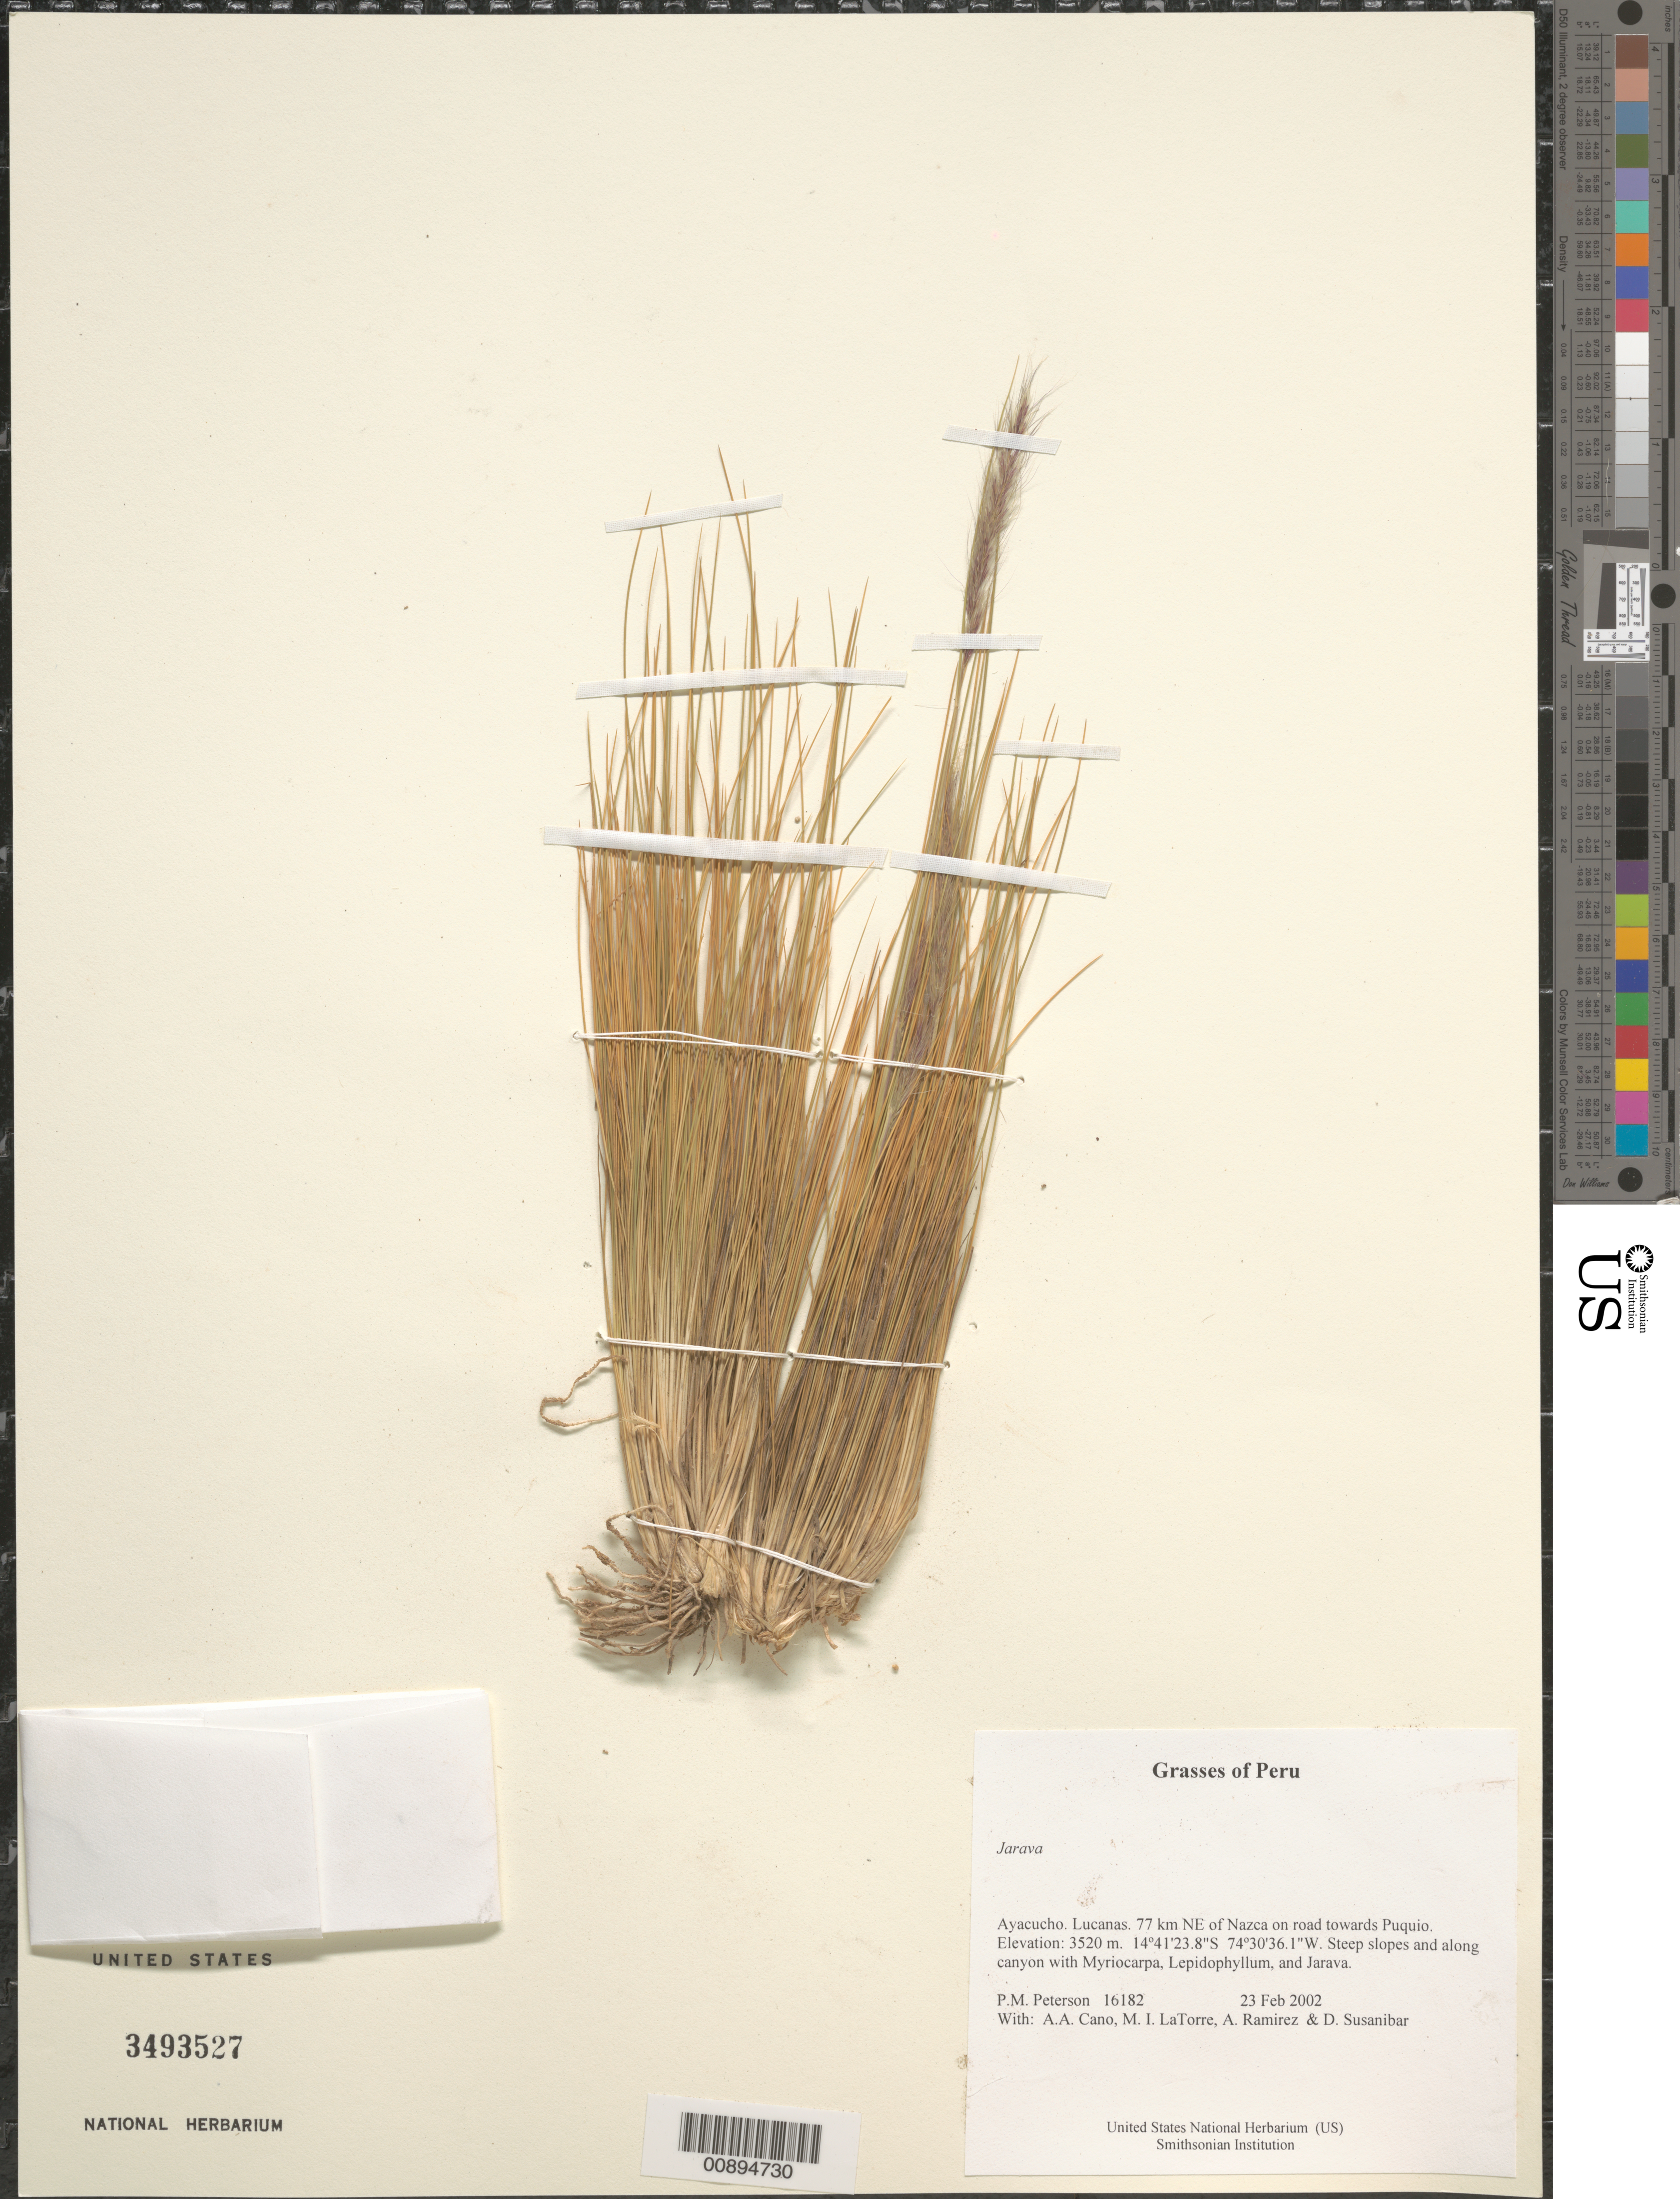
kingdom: Plantae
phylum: Tracheophyta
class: Liliopsida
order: Poales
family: Poaceae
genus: Jarava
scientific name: Jarava sp.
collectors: P. M. Peterson, A. Cano, M. I. La Torre, A. Ramírez & D. Susanibar Cruz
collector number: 16182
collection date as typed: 23 Feb 2002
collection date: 2002-02-23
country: Peru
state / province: Ayacucho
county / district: Lucanas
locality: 77 km NE of Nazca on road towards Puquio.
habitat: Steep slopes and along canyon with ~Myriocarpa, Lepidophyllum, and Jarava~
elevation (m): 3520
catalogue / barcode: US 3493527